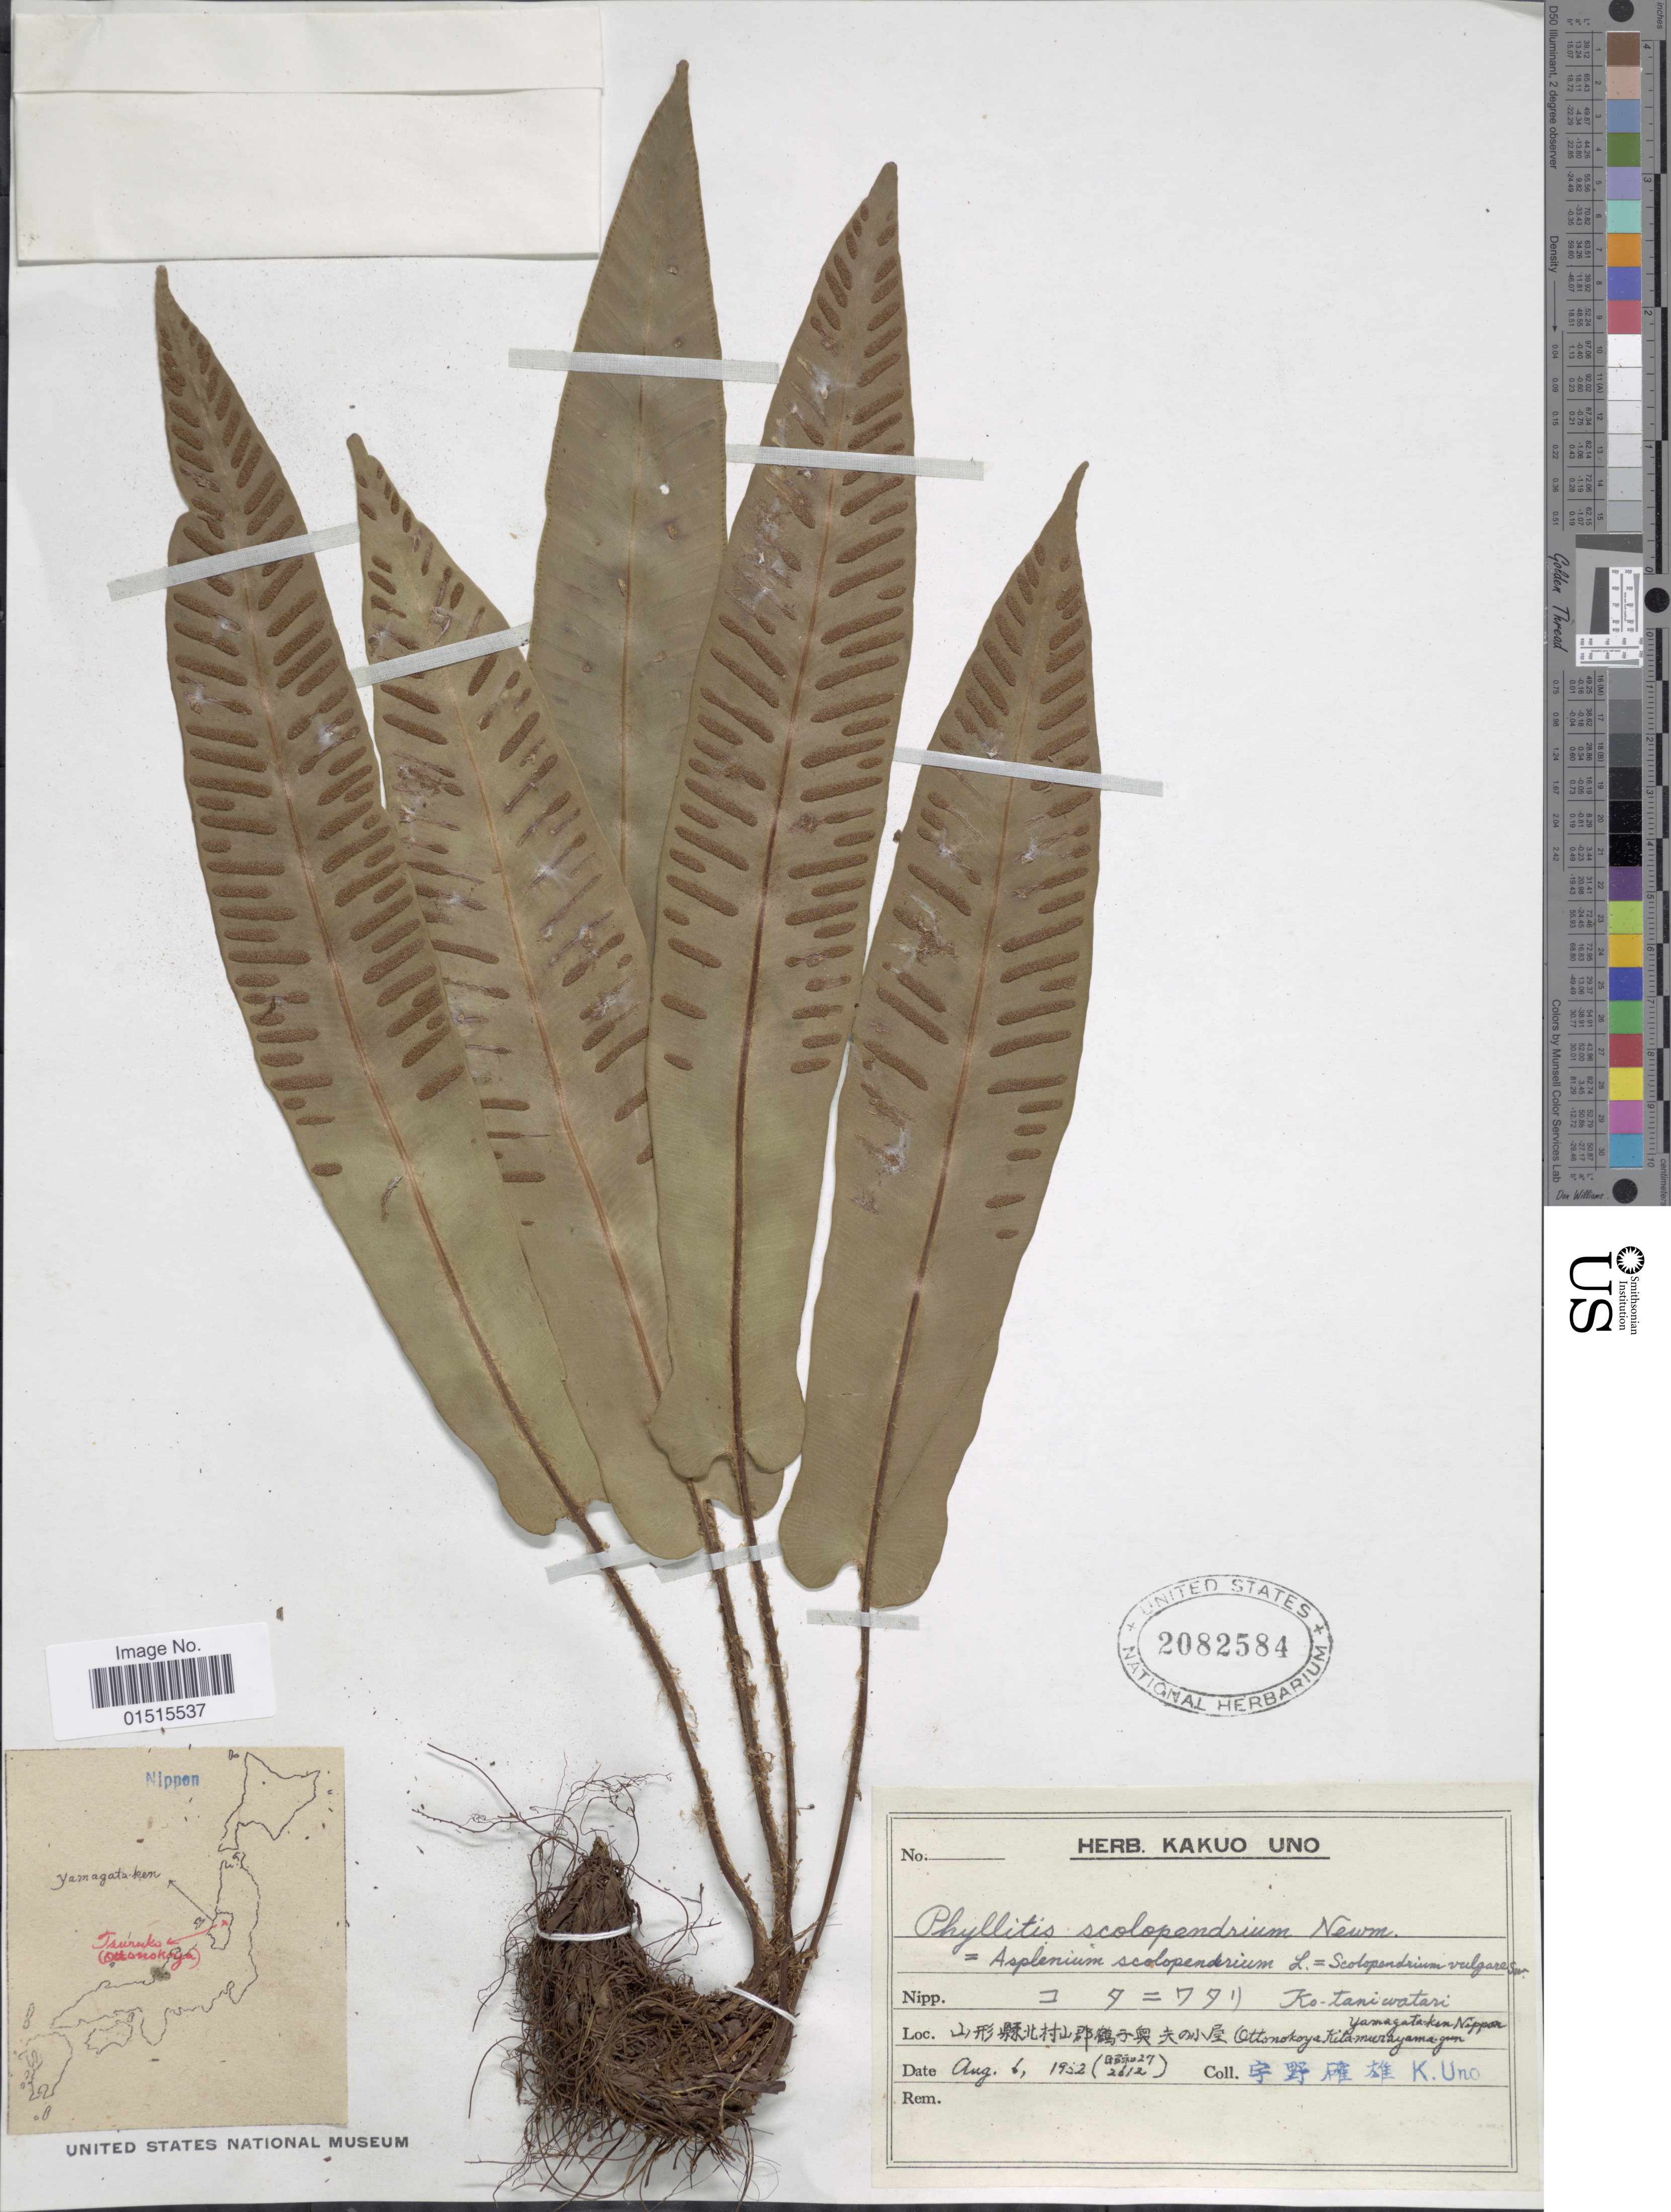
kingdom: Plantae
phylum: Tracheophyta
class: Polypodiopsida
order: Polypodiales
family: Aspleniaceae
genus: Asplenium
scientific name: Asplenium scolopendrium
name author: Sm.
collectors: K. Uno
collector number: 2612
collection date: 1952-08-06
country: Japan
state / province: Yamagata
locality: Yamagata- ken Nippon, Ottonokoya Kitamurayama-gun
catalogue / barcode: US 2082584